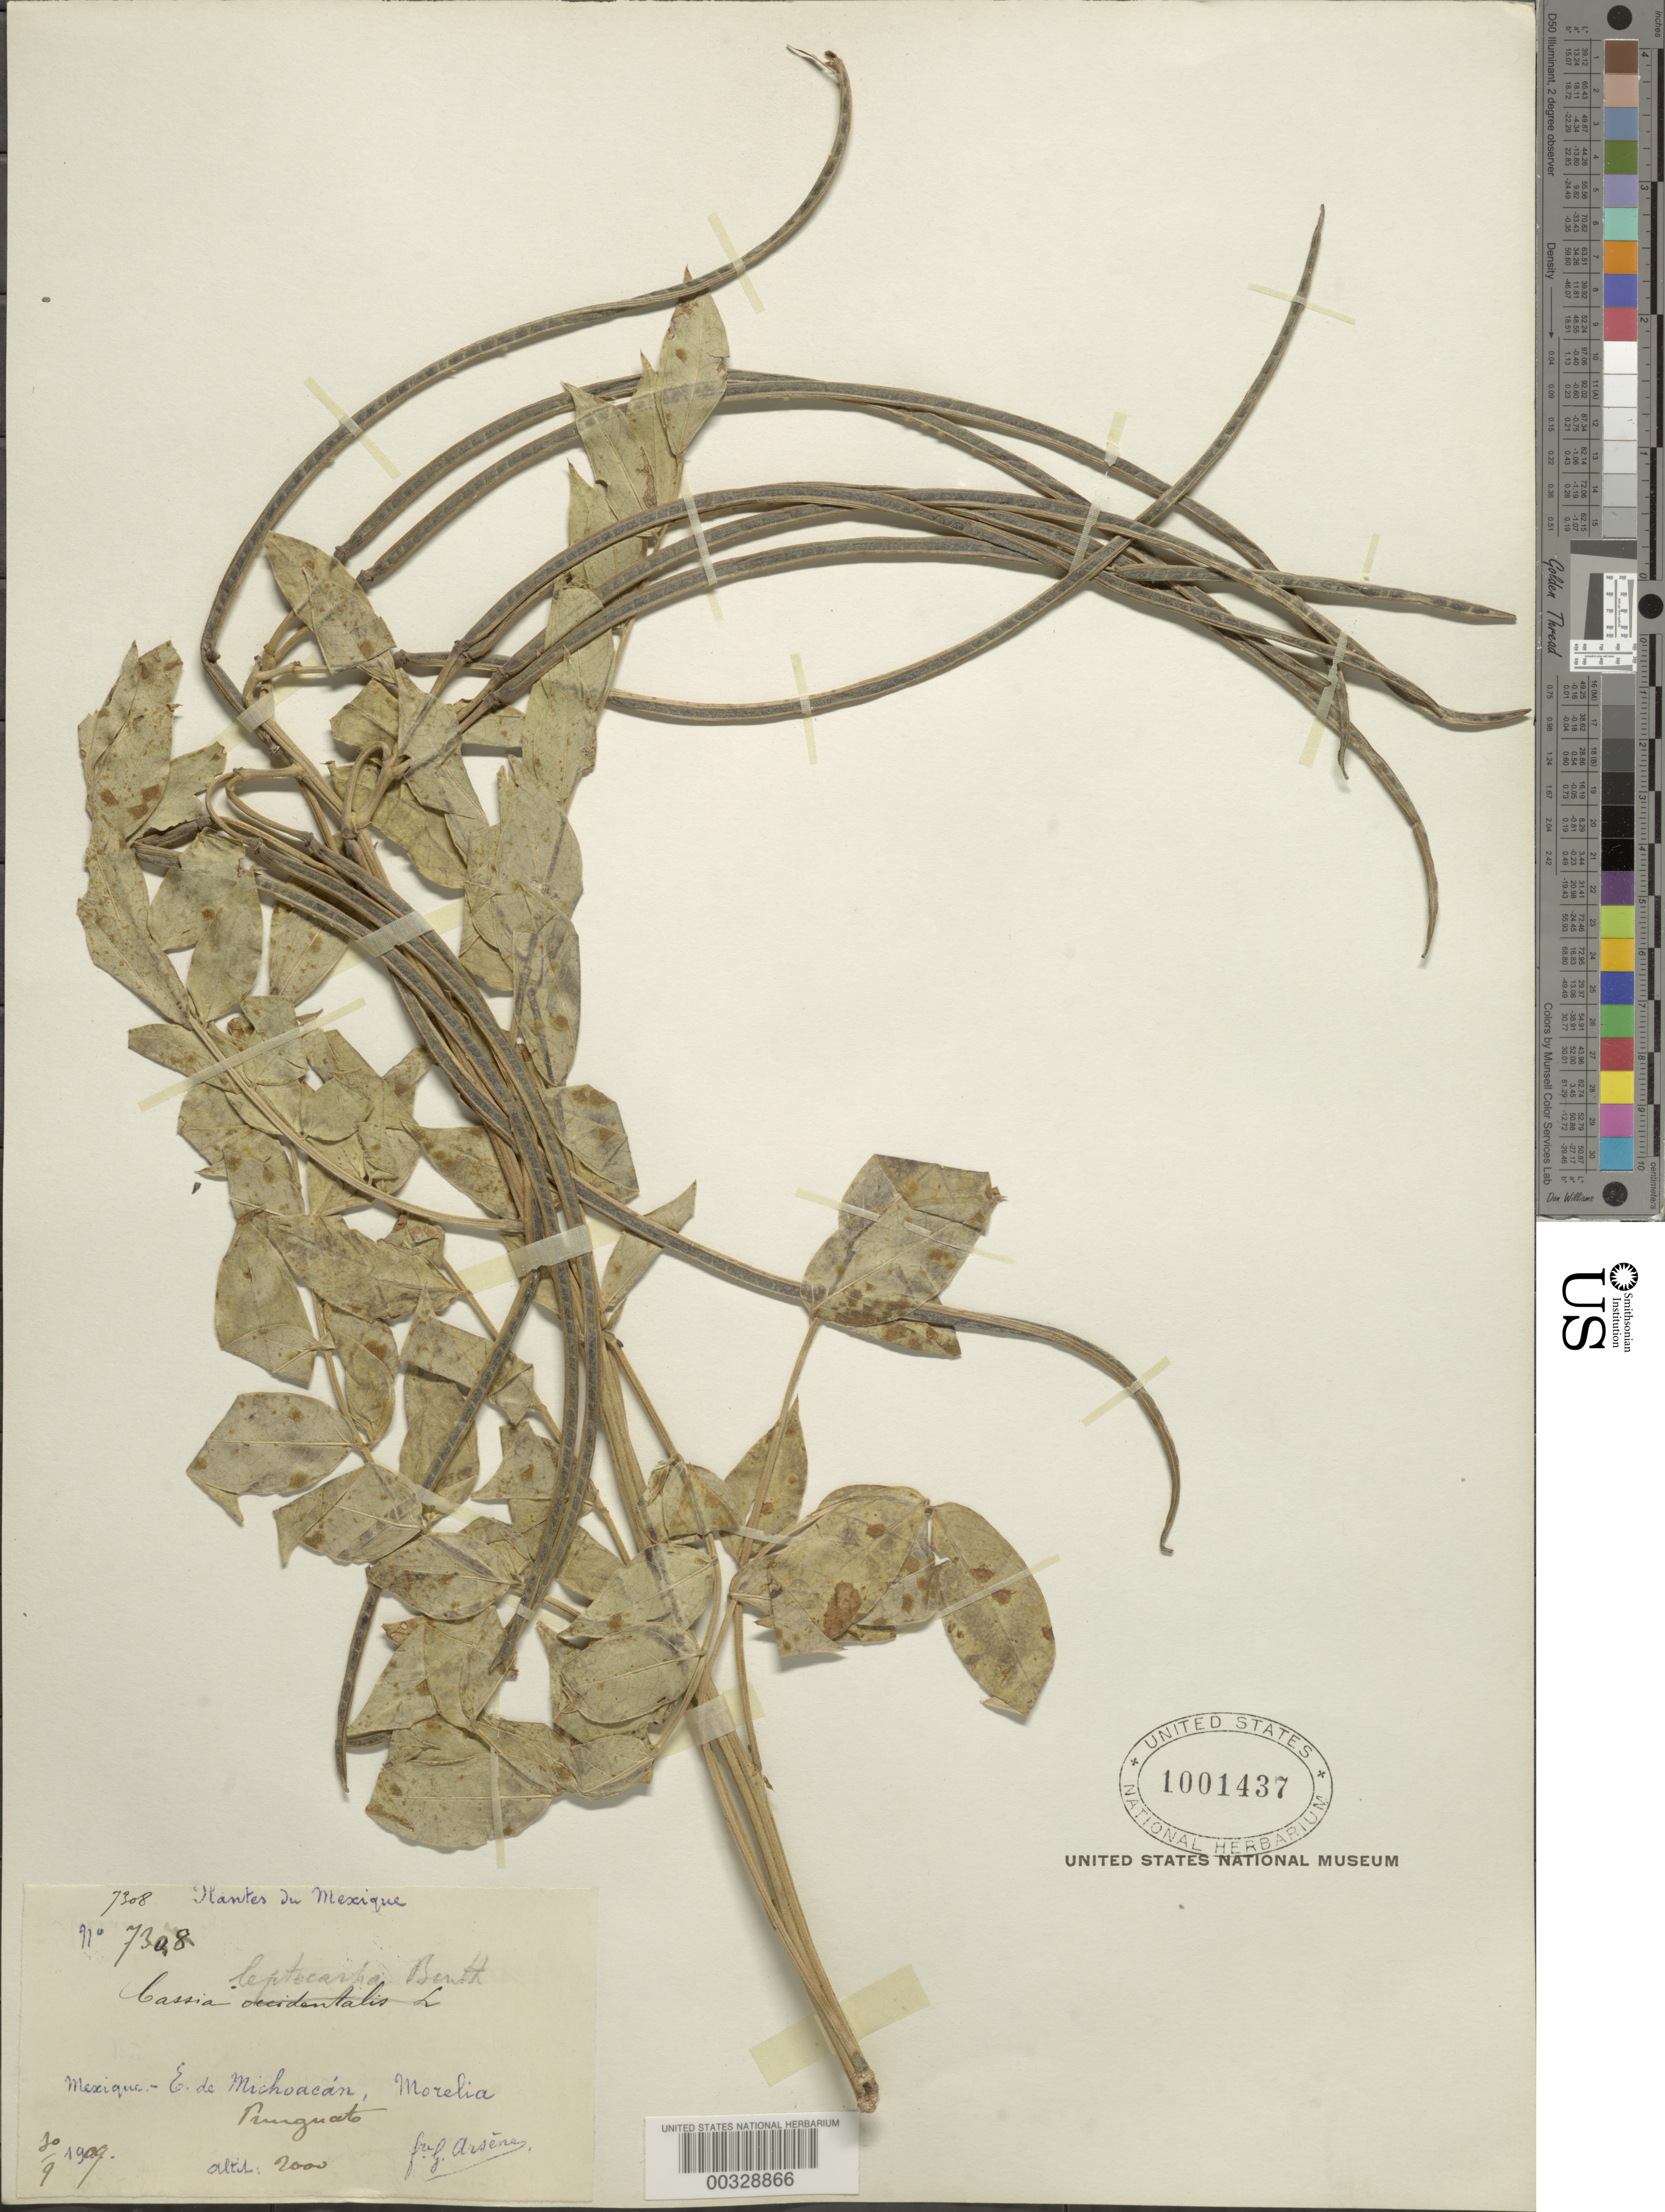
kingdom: Plantae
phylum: Tracheophyta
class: Magnoliopsida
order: Fabales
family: Fabaceae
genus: Senna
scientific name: Senna hirsuta var. leptocarpa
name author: (Benth.) H.S. Irwin & Barneby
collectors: Bro. G. Arsène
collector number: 7308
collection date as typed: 20 Sep 1909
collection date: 1909-09-20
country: Mexico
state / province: Michoacán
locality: Runguato, Morelia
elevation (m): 2000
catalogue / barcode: US 1001437